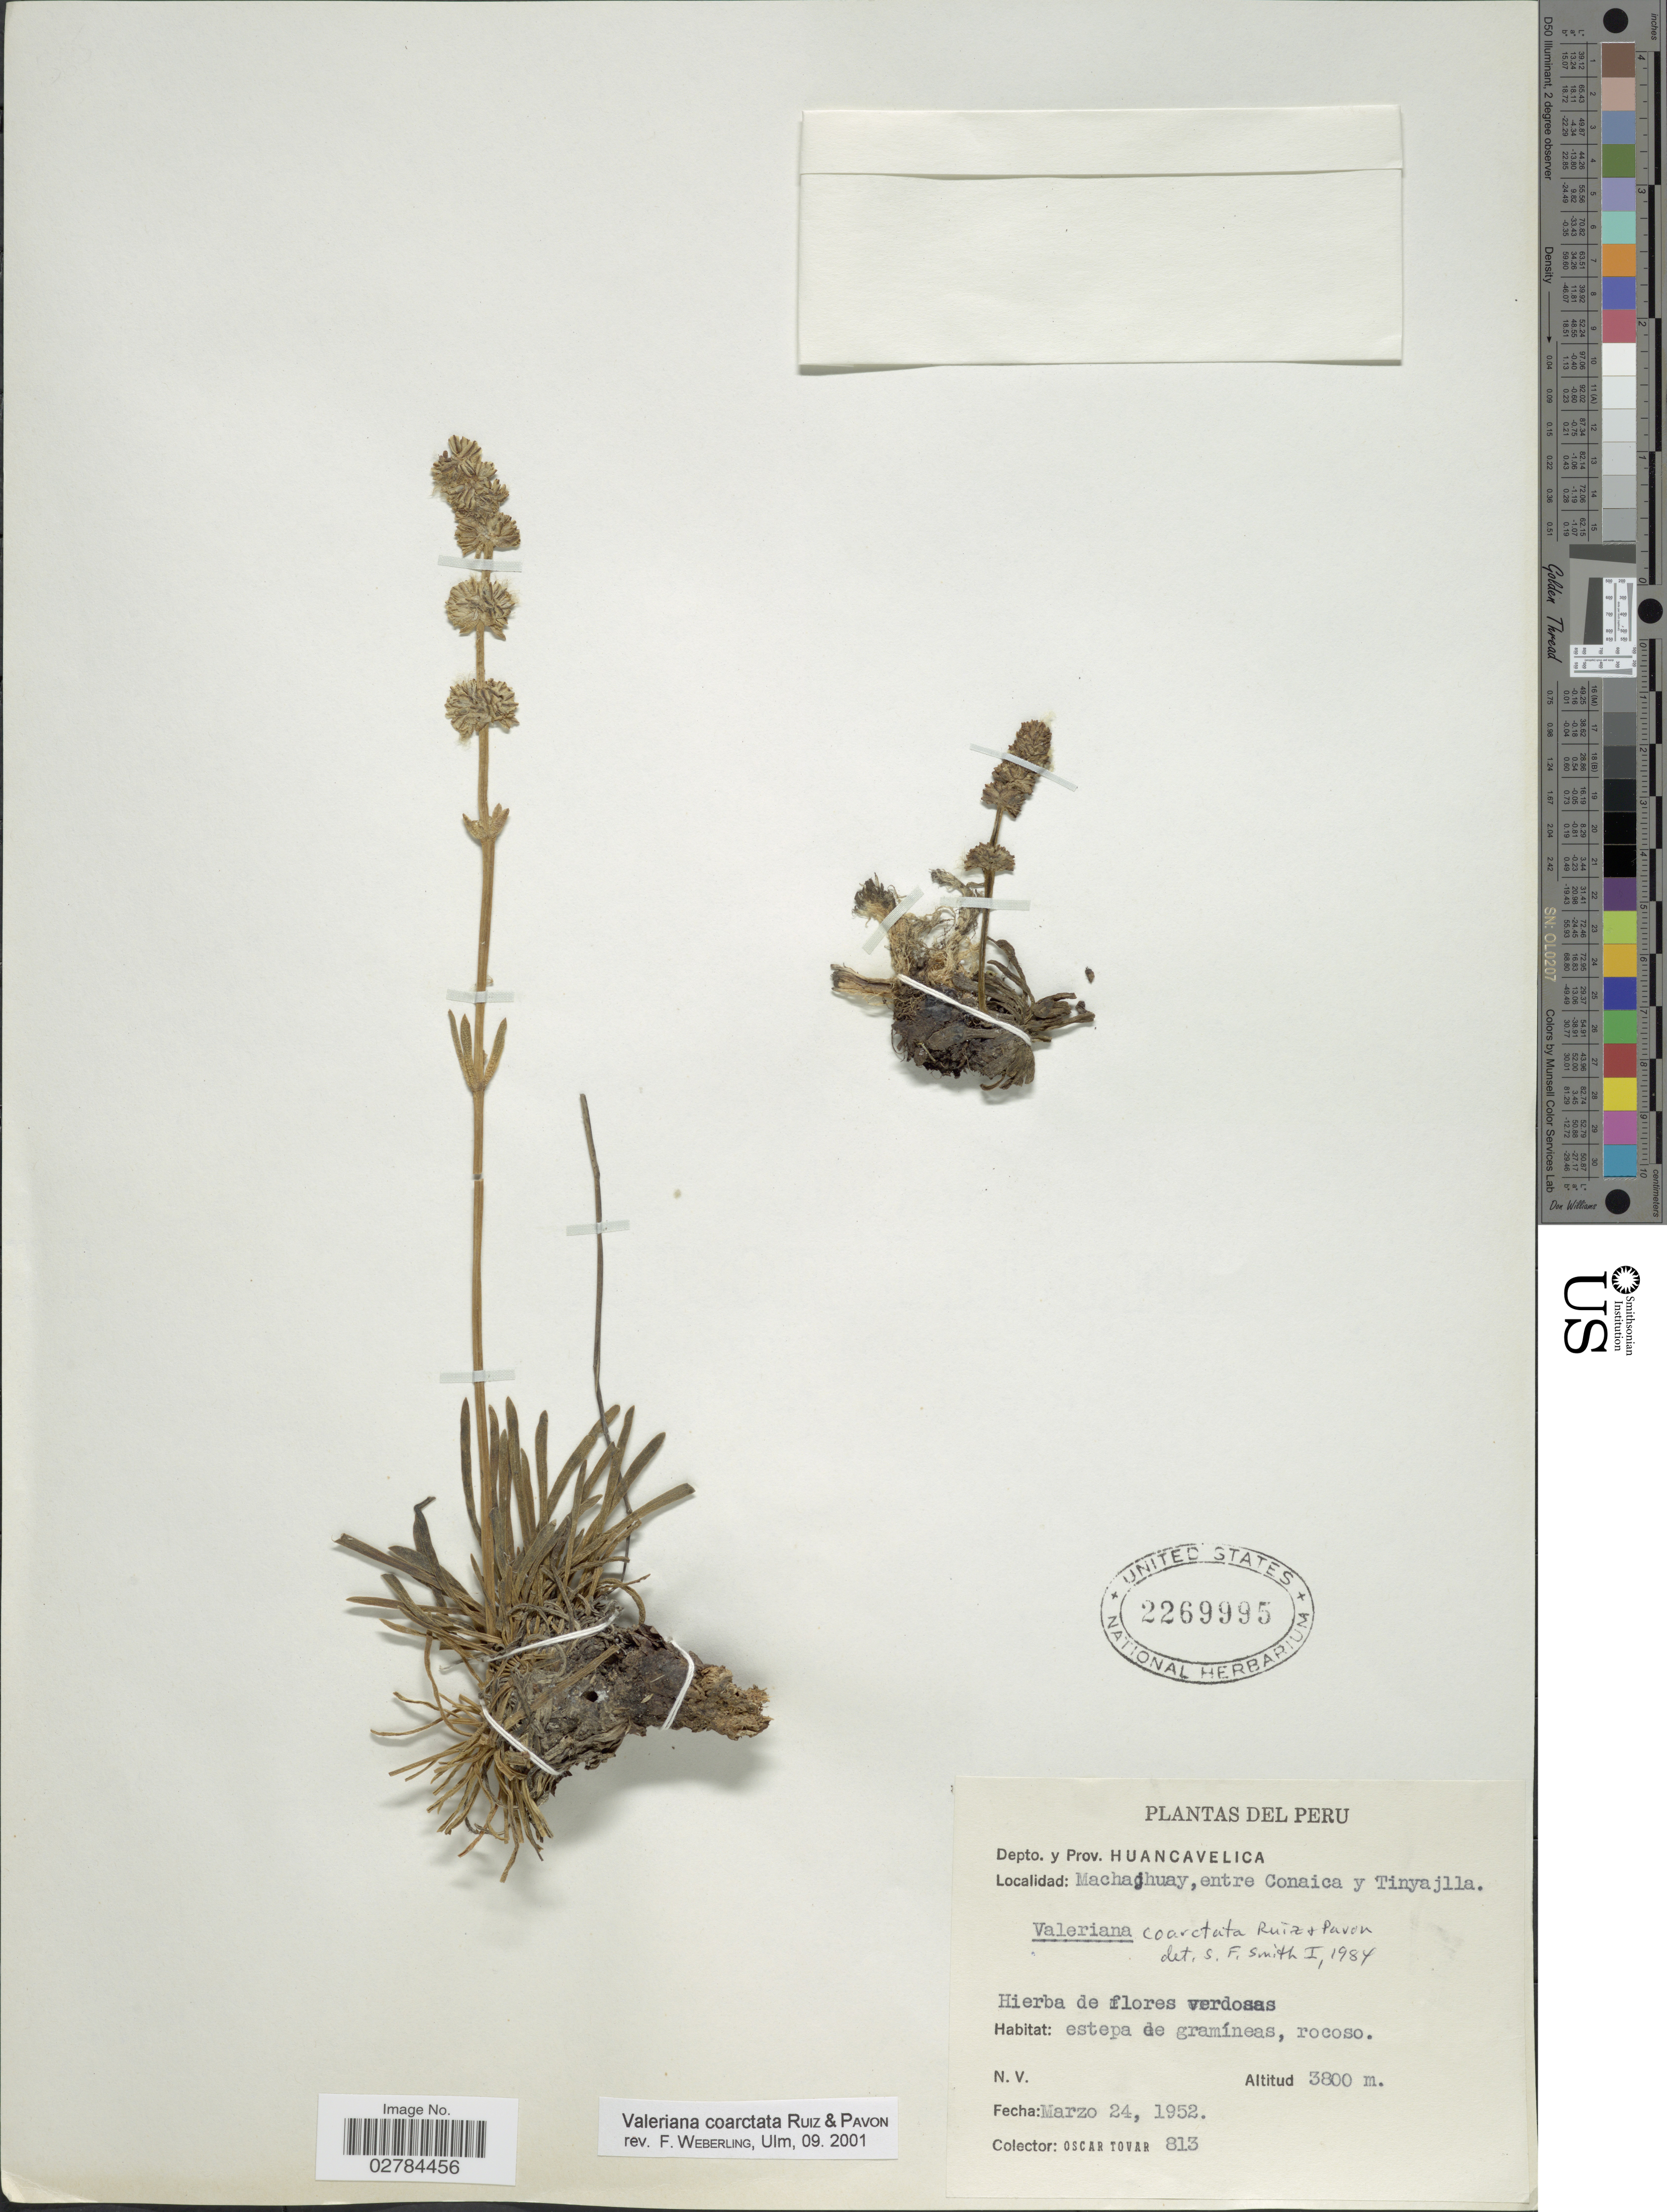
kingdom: Plantae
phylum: Tracheophyta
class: Magnoliopsida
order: Dipsacales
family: Caprifoliaceae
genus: Valeriana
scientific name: Valeriana coarctata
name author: Ruiz & Pav.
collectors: Ó. Tovar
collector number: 813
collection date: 1952-03-24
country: Peru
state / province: Huancavelica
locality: Depto. y Prov. Huancavelica. Machajhuay, entre Conaica y Tinyajlla.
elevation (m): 3800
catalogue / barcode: US 2269995